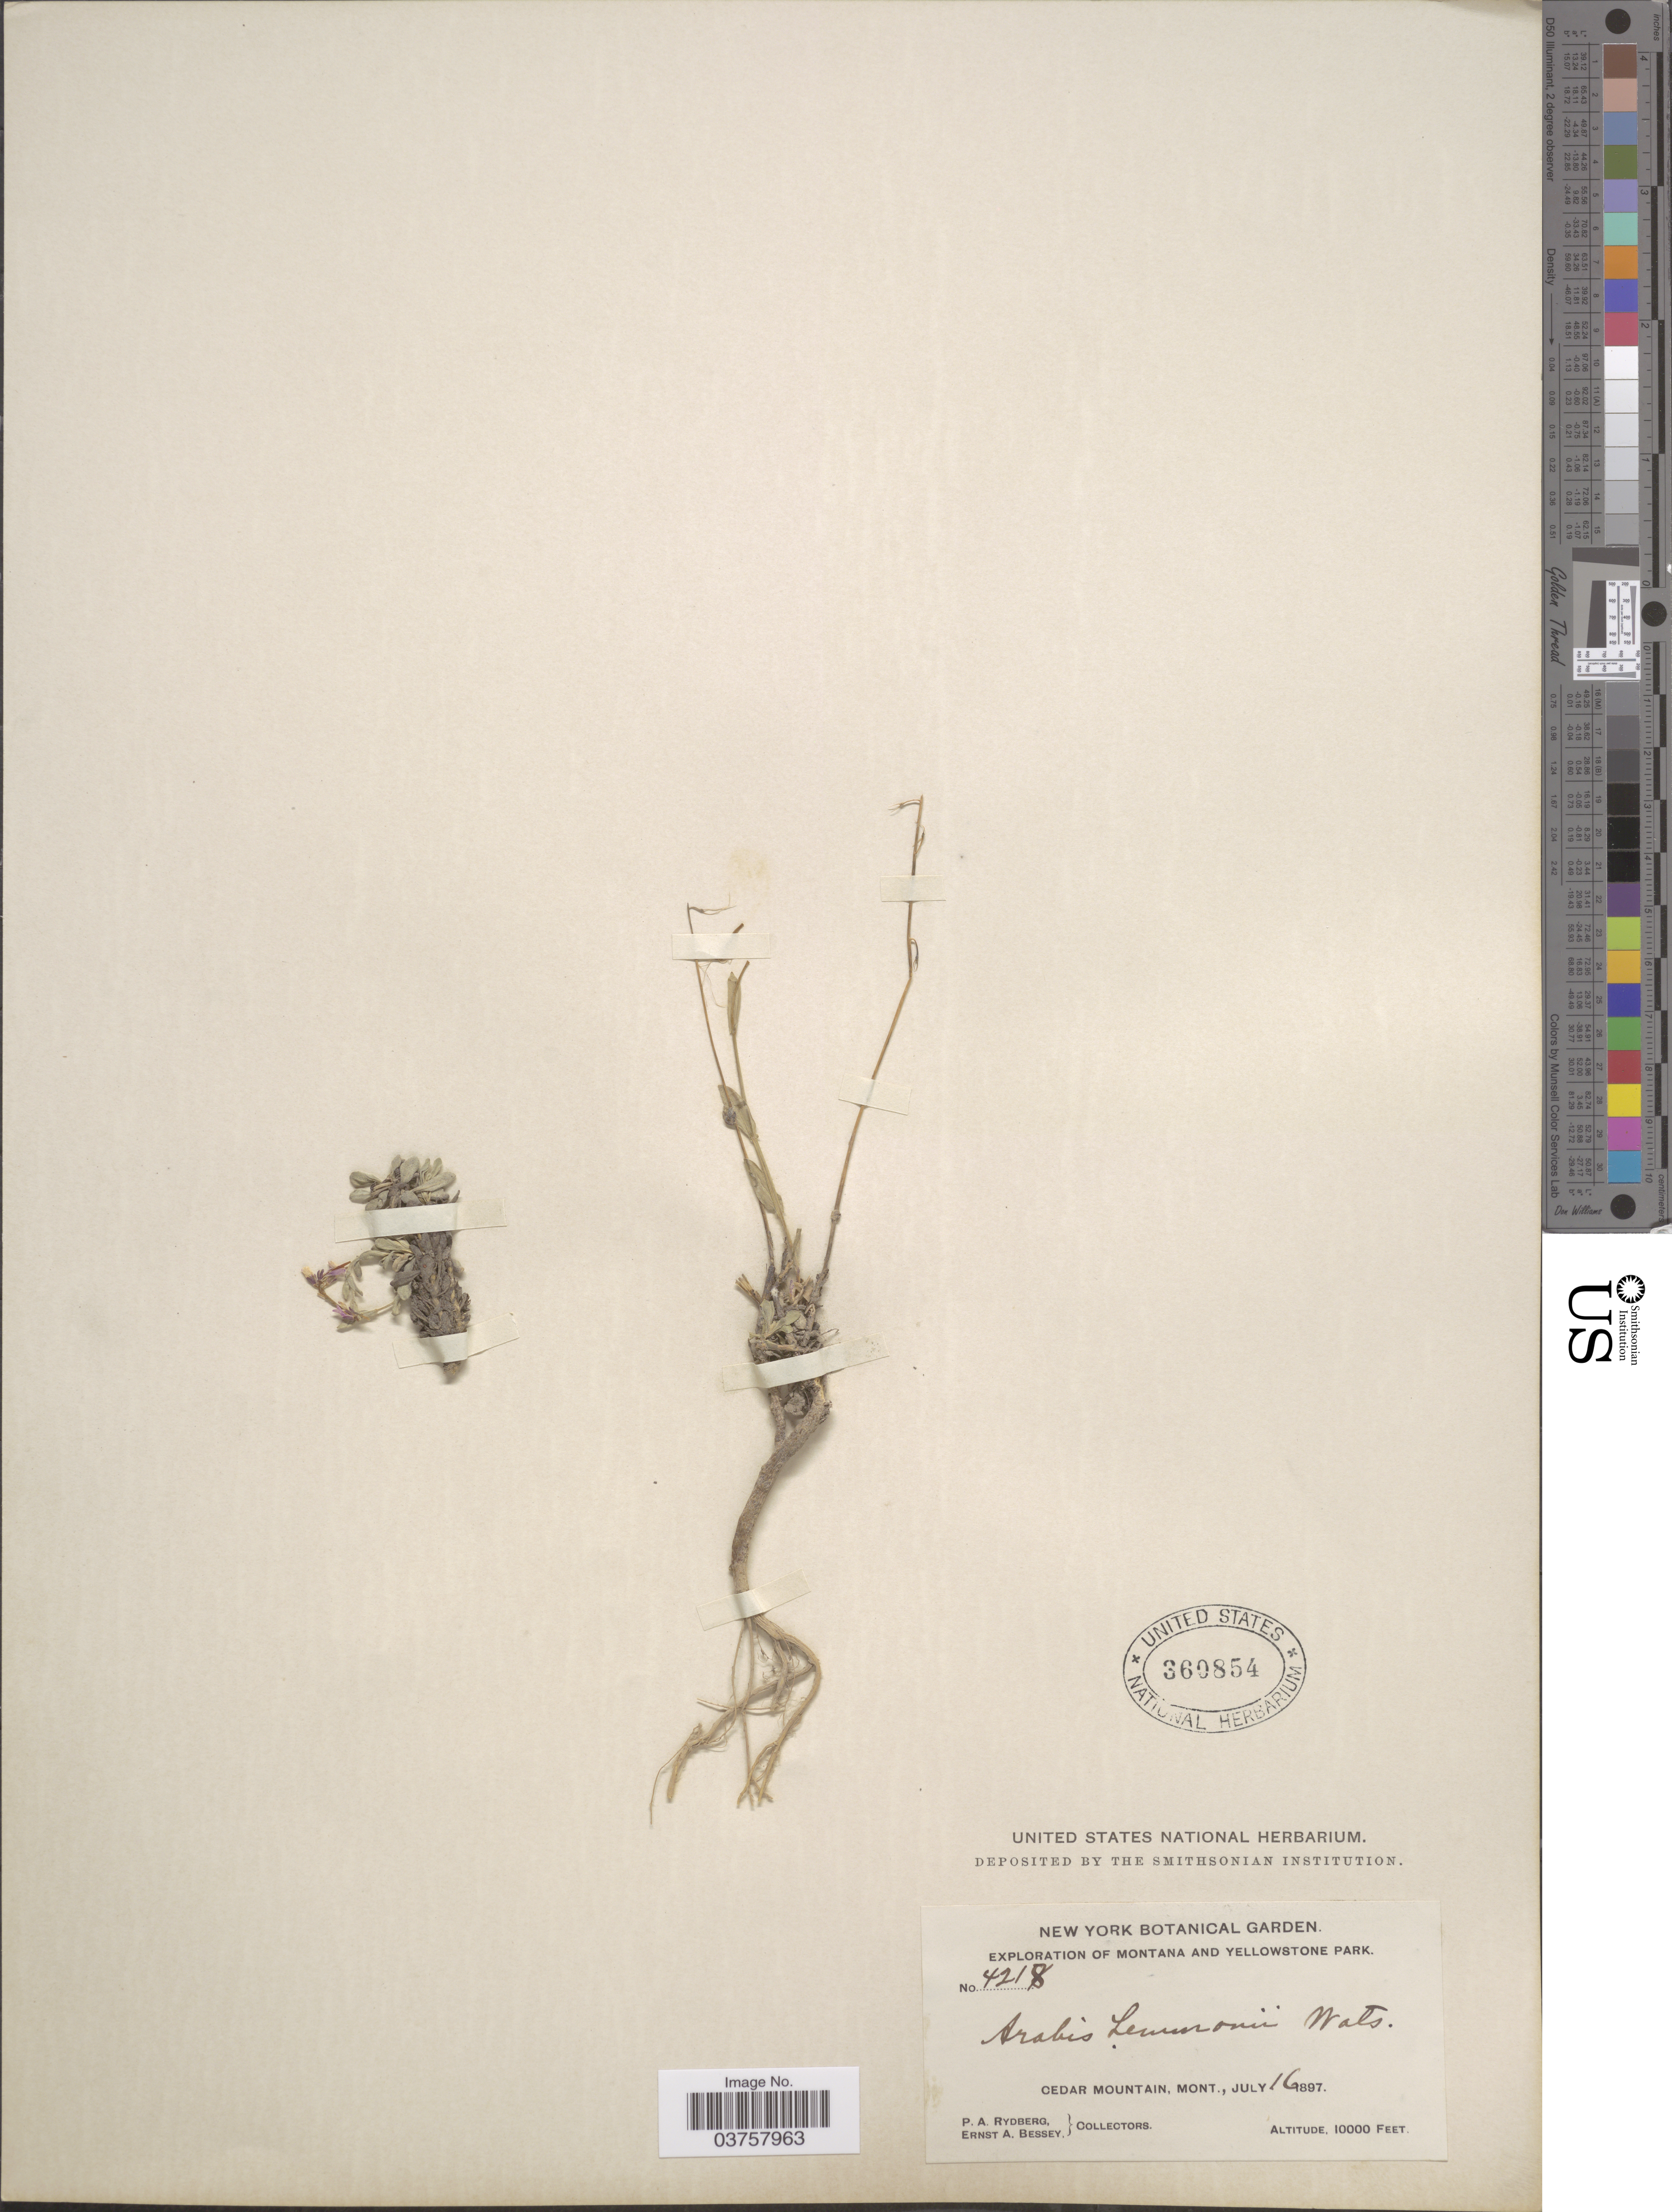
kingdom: Plantae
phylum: Tracheophyta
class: Magnoliopsida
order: Brassicales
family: Brassicaceae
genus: Arabis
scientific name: Arabis lemmonii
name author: S. Watson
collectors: P. A. Rydberg & E. A. Bessey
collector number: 4218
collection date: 1897-07-16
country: United States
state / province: Montana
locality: Yellowstone Park. Cedar Mountain.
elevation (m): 3048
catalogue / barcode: US 360854